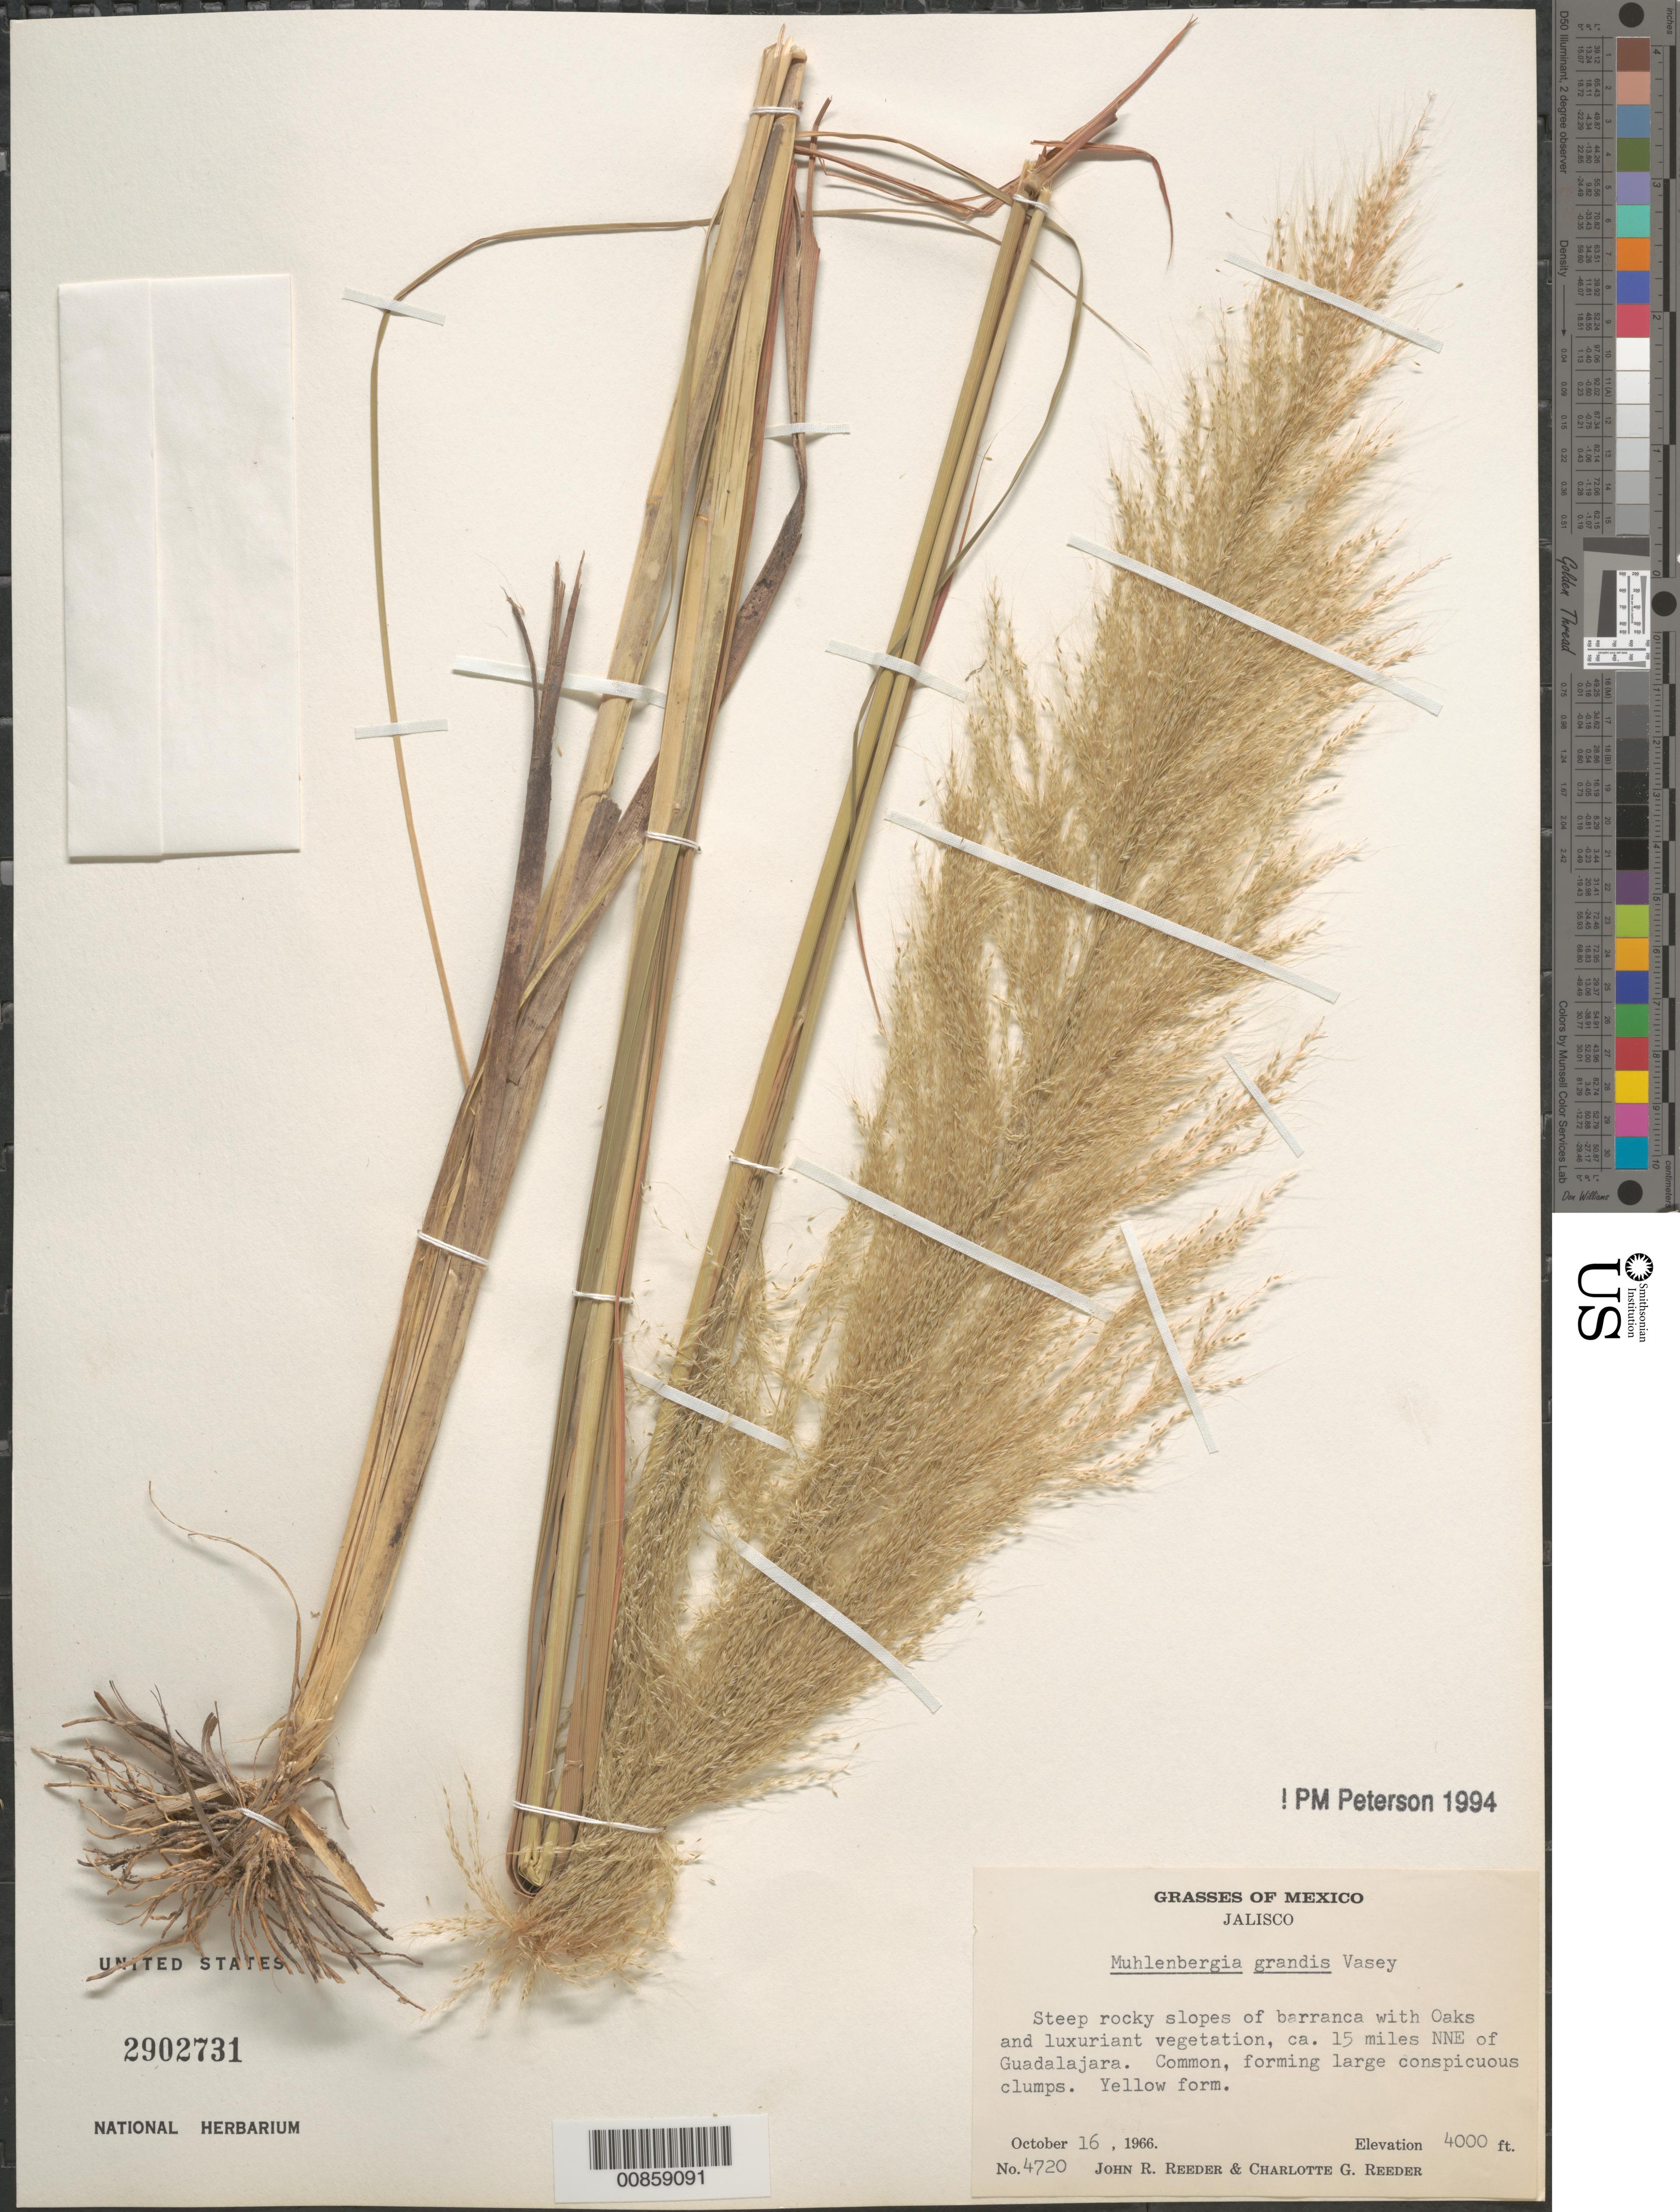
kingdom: Plantae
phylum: Tracheophyta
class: Liliopsida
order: Poales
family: Poaceae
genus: Muhlenbergia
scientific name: Muhlenbergia grandis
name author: Vasey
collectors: C. G. Reeder & J. R. Reeder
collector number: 4720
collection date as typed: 16 Oct 1966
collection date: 1966-10-16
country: Mexico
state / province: Jalisco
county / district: Ixtlahuacán del Río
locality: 15 mi NNE Guadalajara, mpio. Ixtlahuacán del Río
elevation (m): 1430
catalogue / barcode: US 2902731